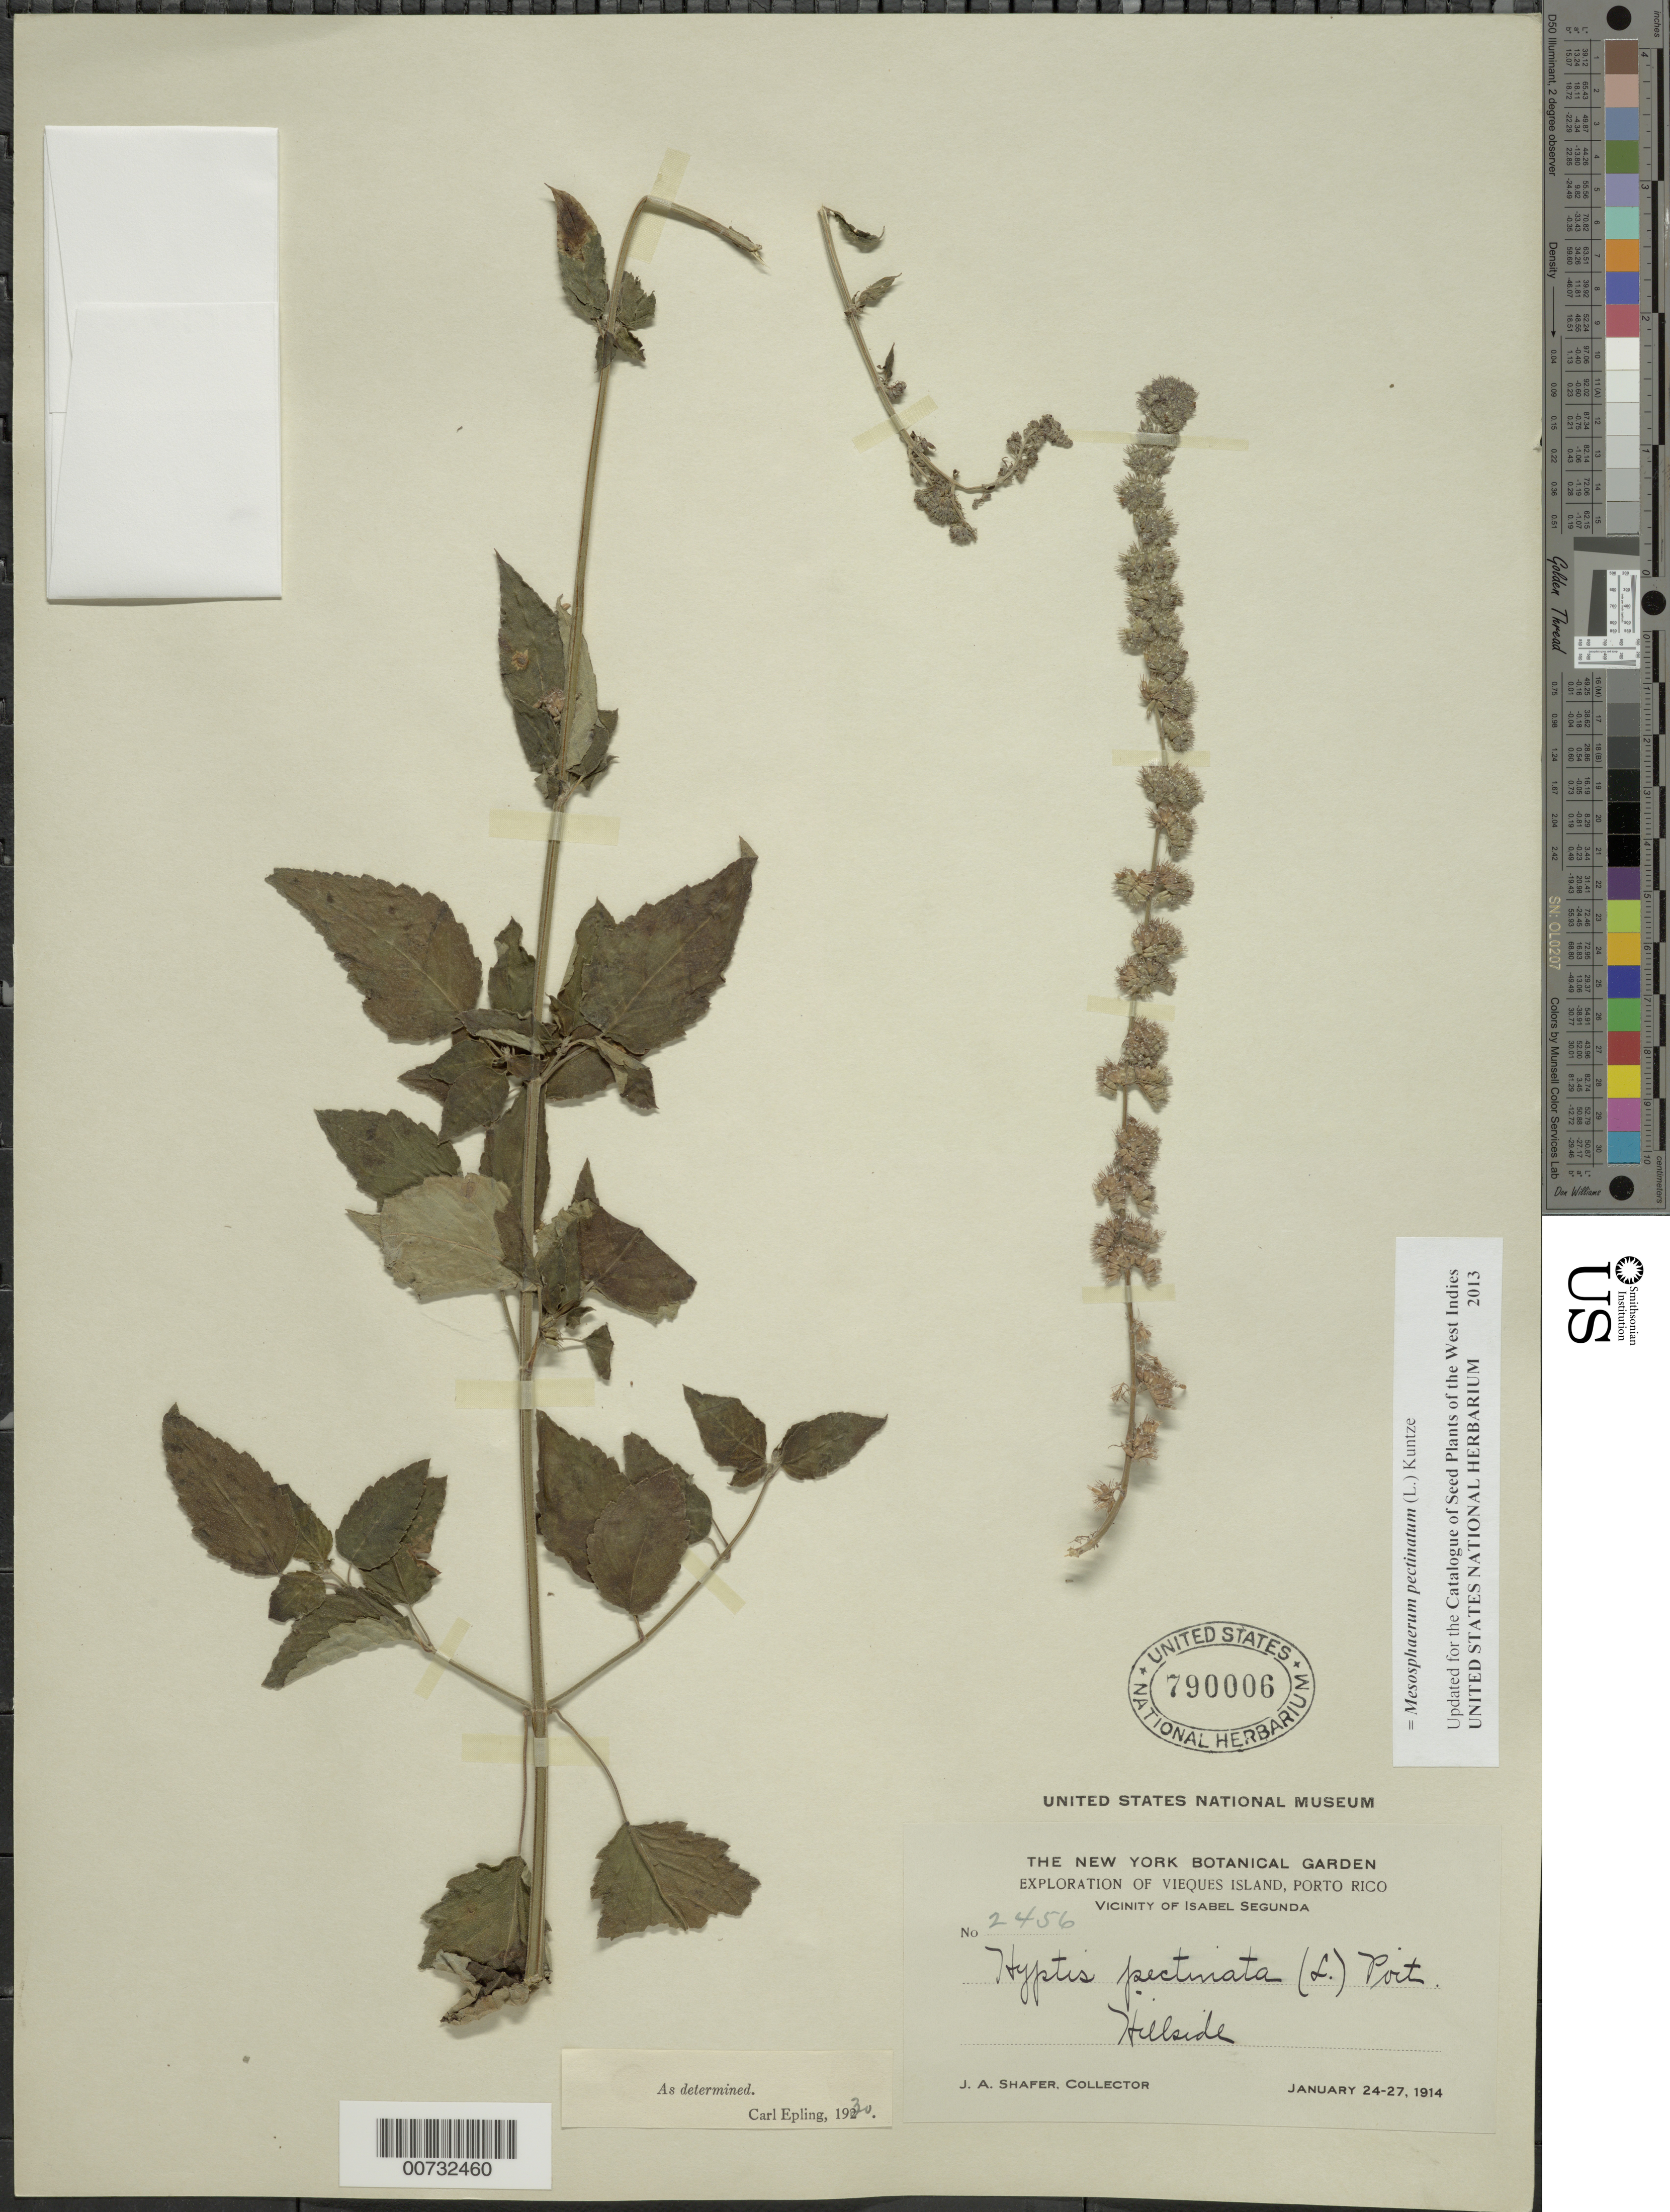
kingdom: Plantae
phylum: Tracheophyta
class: Magnoliopsida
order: Lamiales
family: Lamiaceae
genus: Mesosphaerum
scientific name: Mesosphaerum pectinatum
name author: (L.) Kuntze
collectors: J. A. Shafer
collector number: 2456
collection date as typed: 24 Jan 1914 to 27 Jan 1914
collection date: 1914-01-24/1914-01-27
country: Puerto Rico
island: Vieques I.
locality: Isabel Segunda, vic of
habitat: Hillside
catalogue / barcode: US 790006